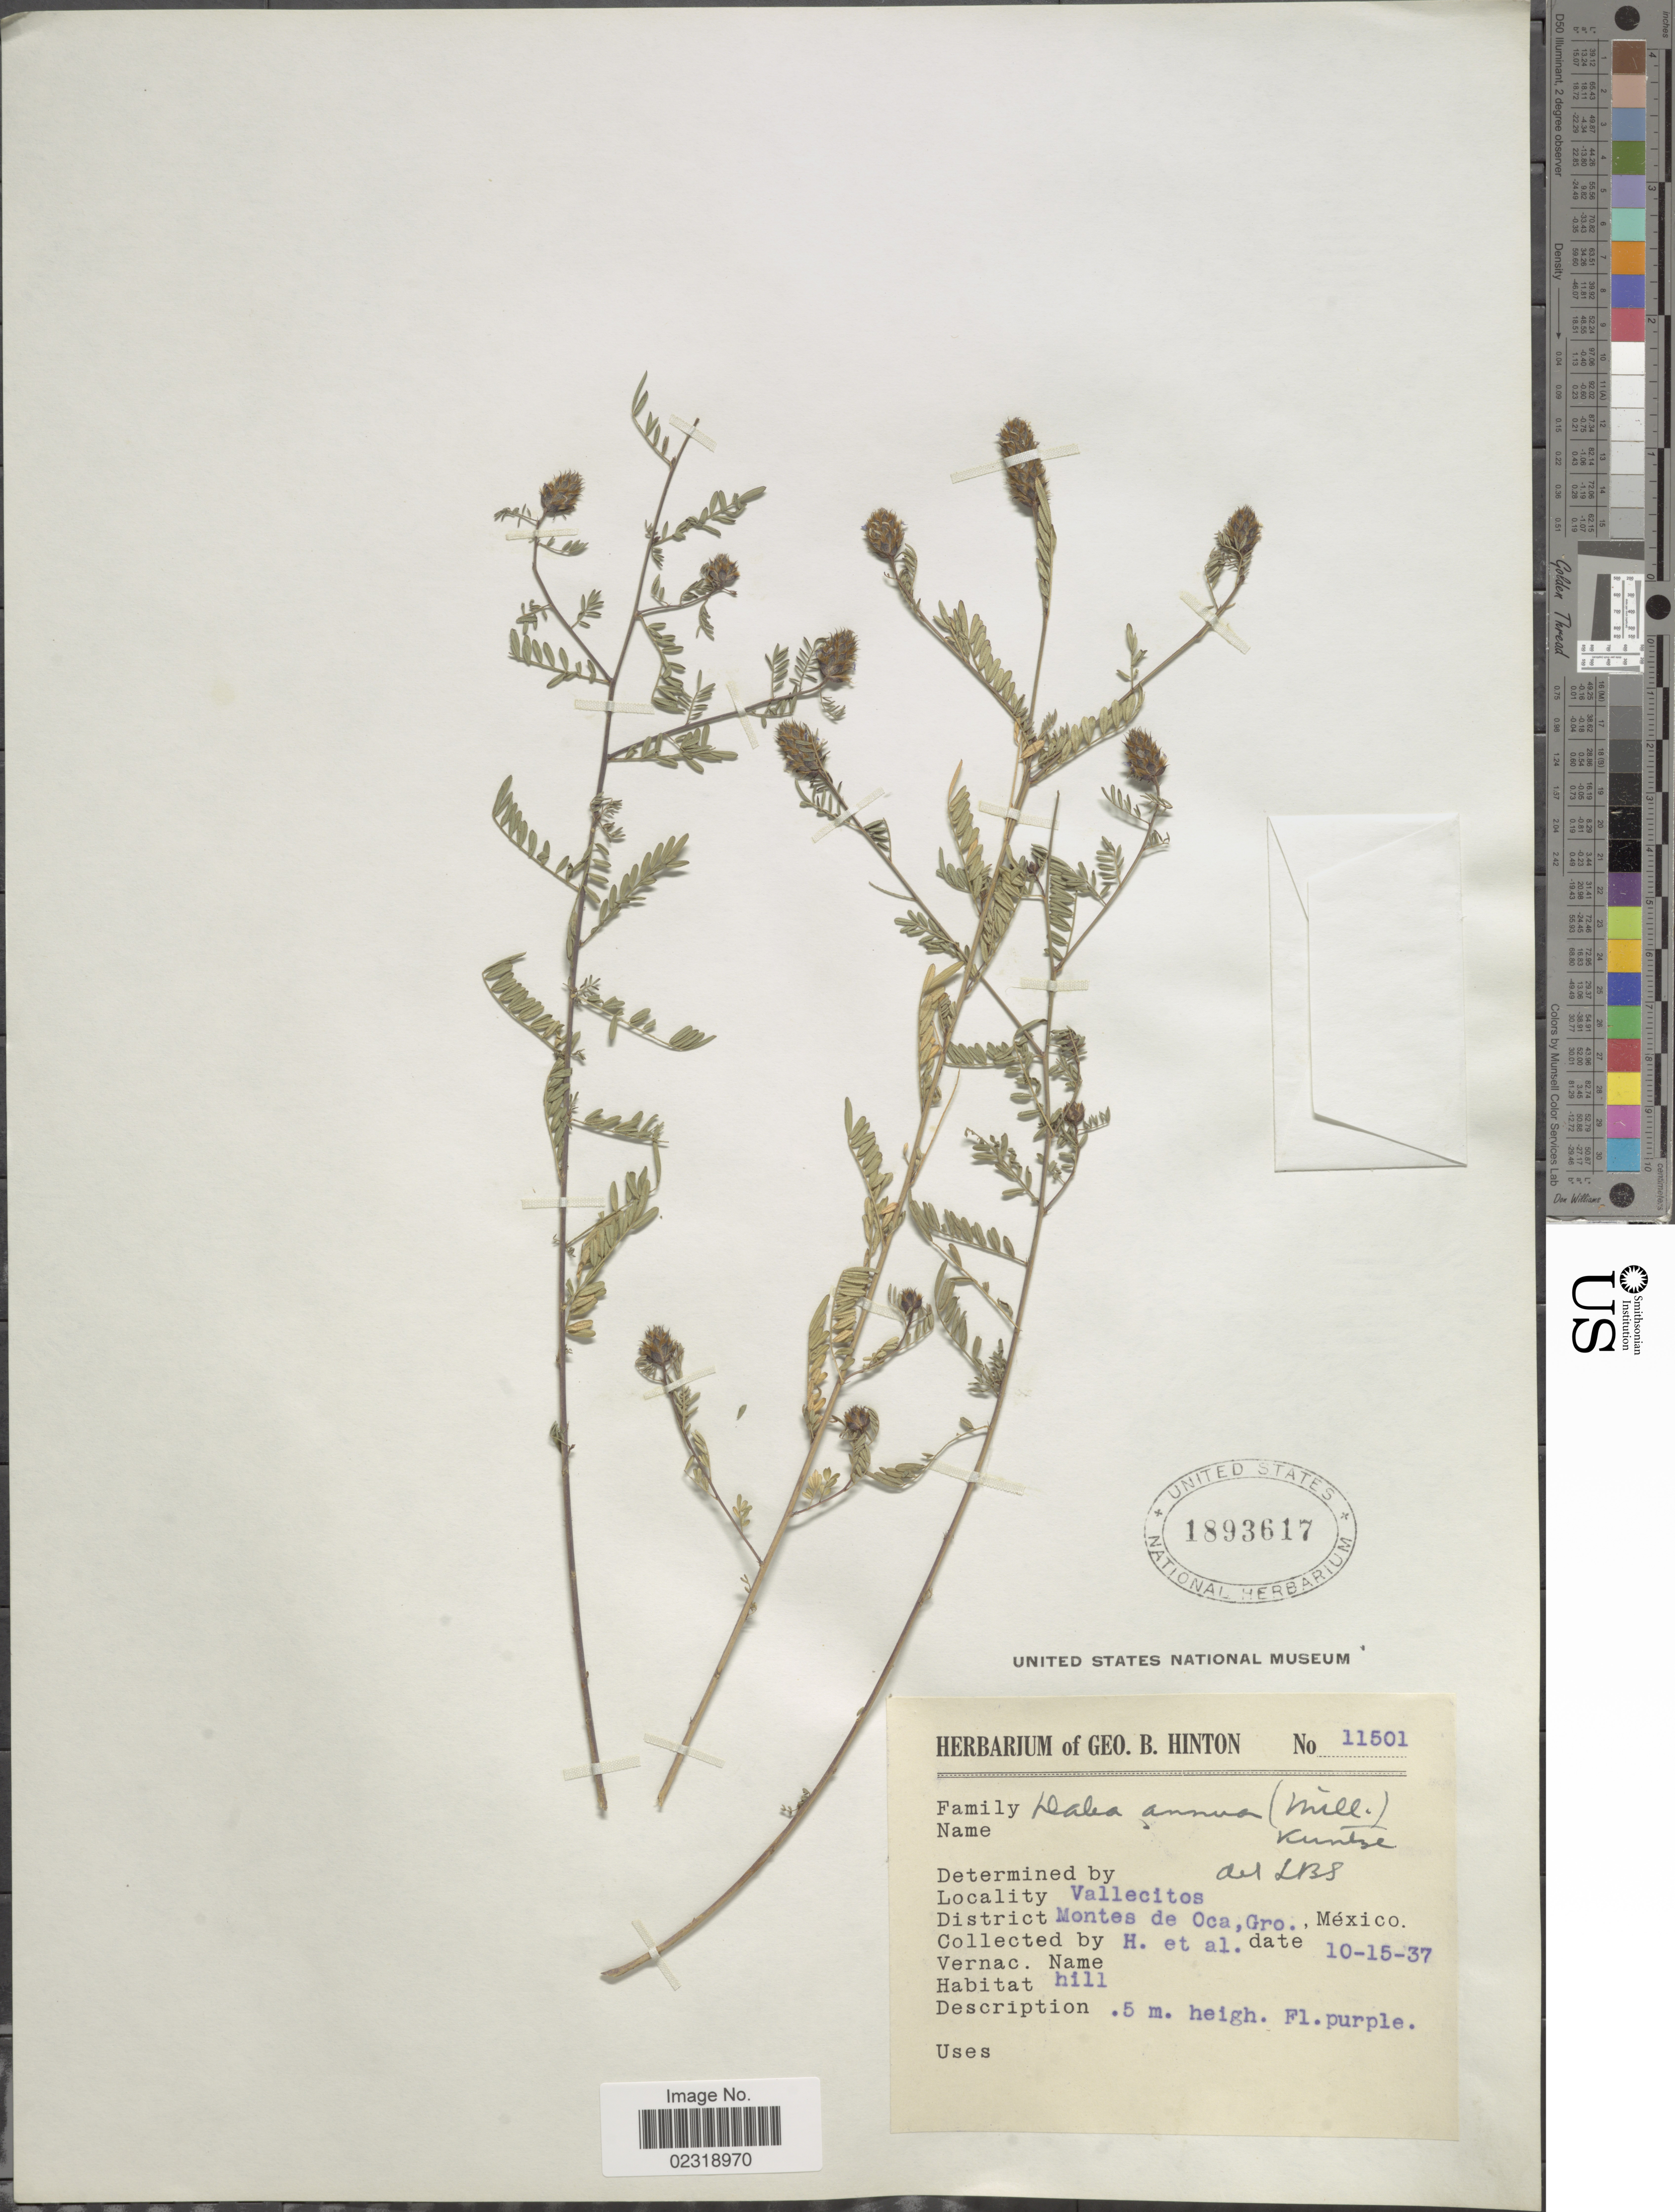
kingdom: Plantae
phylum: Tracheophyta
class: Magnoliopsida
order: Fabales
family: Fabaceae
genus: Dalea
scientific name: Dalea cliffortiana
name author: Willd.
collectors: G. B. Hinton & et al.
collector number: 11501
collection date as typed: Transcribed d/m/y: 15/10/37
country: Mexico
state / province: Guerrero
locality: Vallecitos, District Montes de Oca, hill.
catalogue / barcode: US 1893617